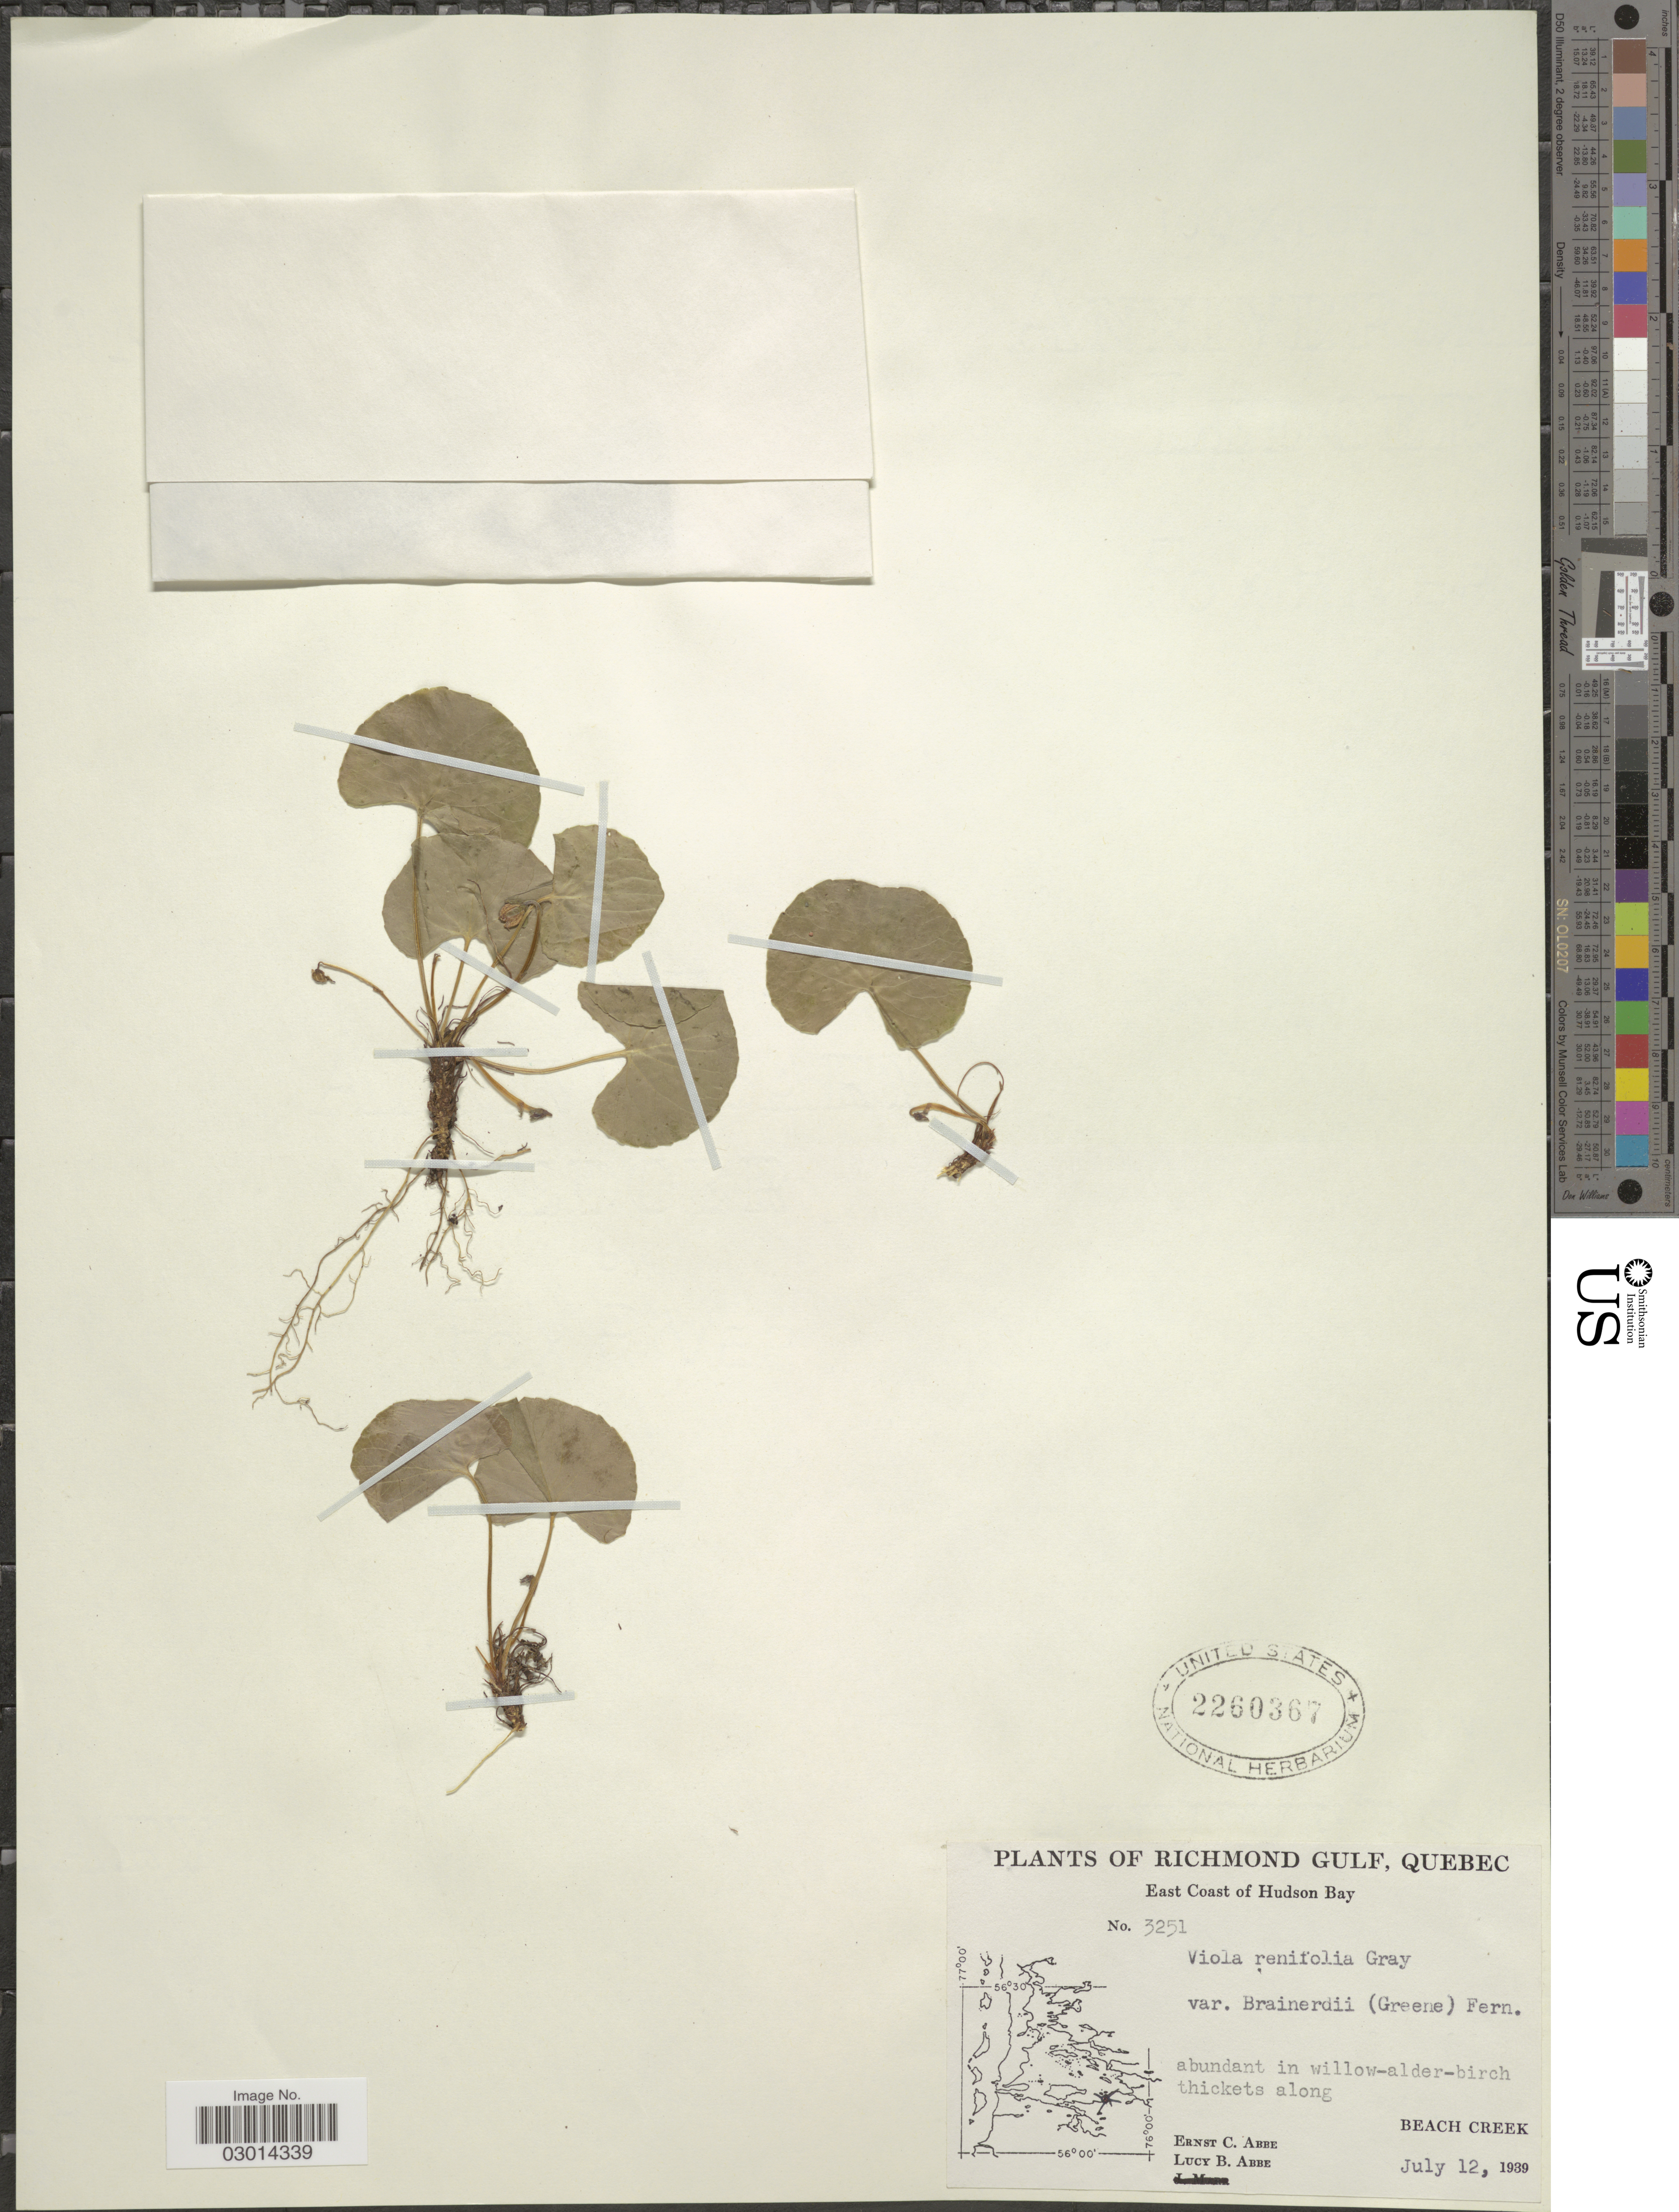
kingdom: Plantae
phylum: Tracheophyta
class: Magnoliopsida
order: Malpighiales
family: Violaceae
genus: Viola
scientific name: Viola renifolia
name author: A. Gray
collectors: E. C. Abbe & L. B. Abbe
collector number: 3251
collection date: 1939-07-12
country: Canada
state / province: Quebec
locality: Richmond Gulf. East Coast of Hudson Bay. Beach Creek.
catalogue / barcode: US 2260367